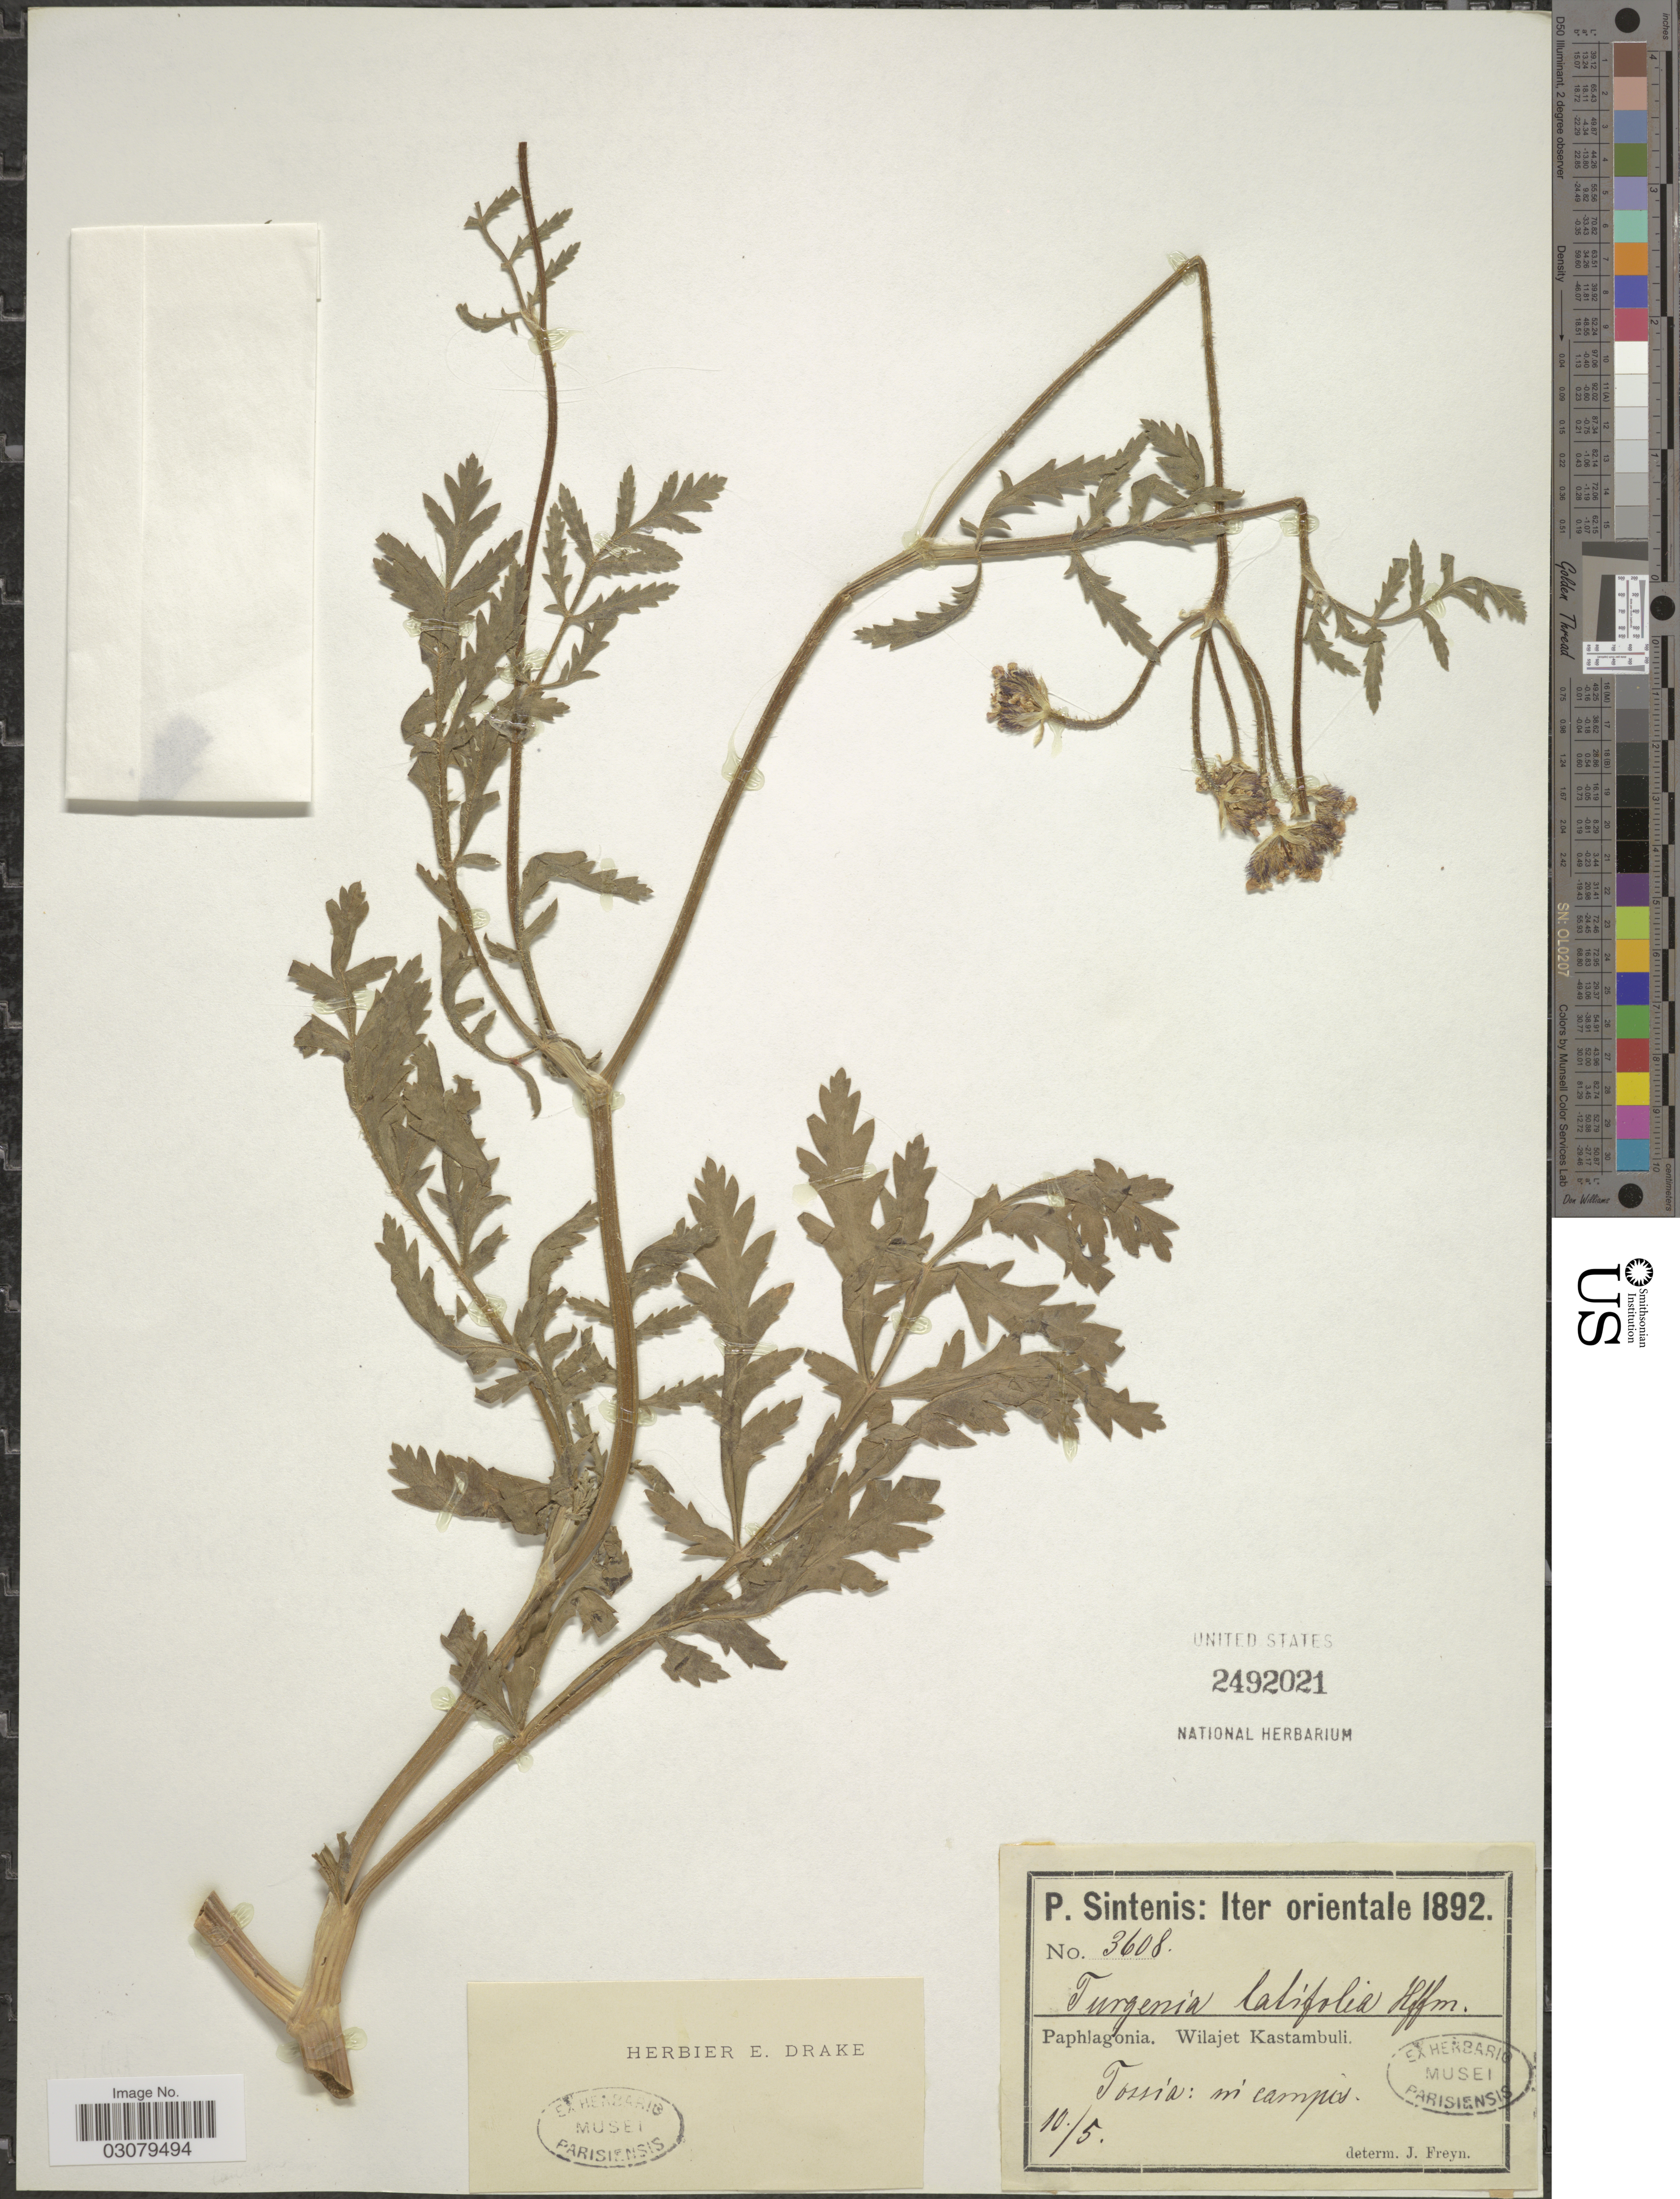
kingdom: Plantae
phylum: Tracheophyta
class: Magnoliopsida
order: Apiales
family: Apiaceae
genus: Turgenia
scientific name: Turgenia latifolia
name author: Hoffm.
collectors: P. Sintenis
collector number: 3608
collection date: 1892-05-10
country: Turkey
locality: Orientale. Paphlagonia: Wilajet Kastambuli. Tossia.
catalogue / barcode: US 2492021